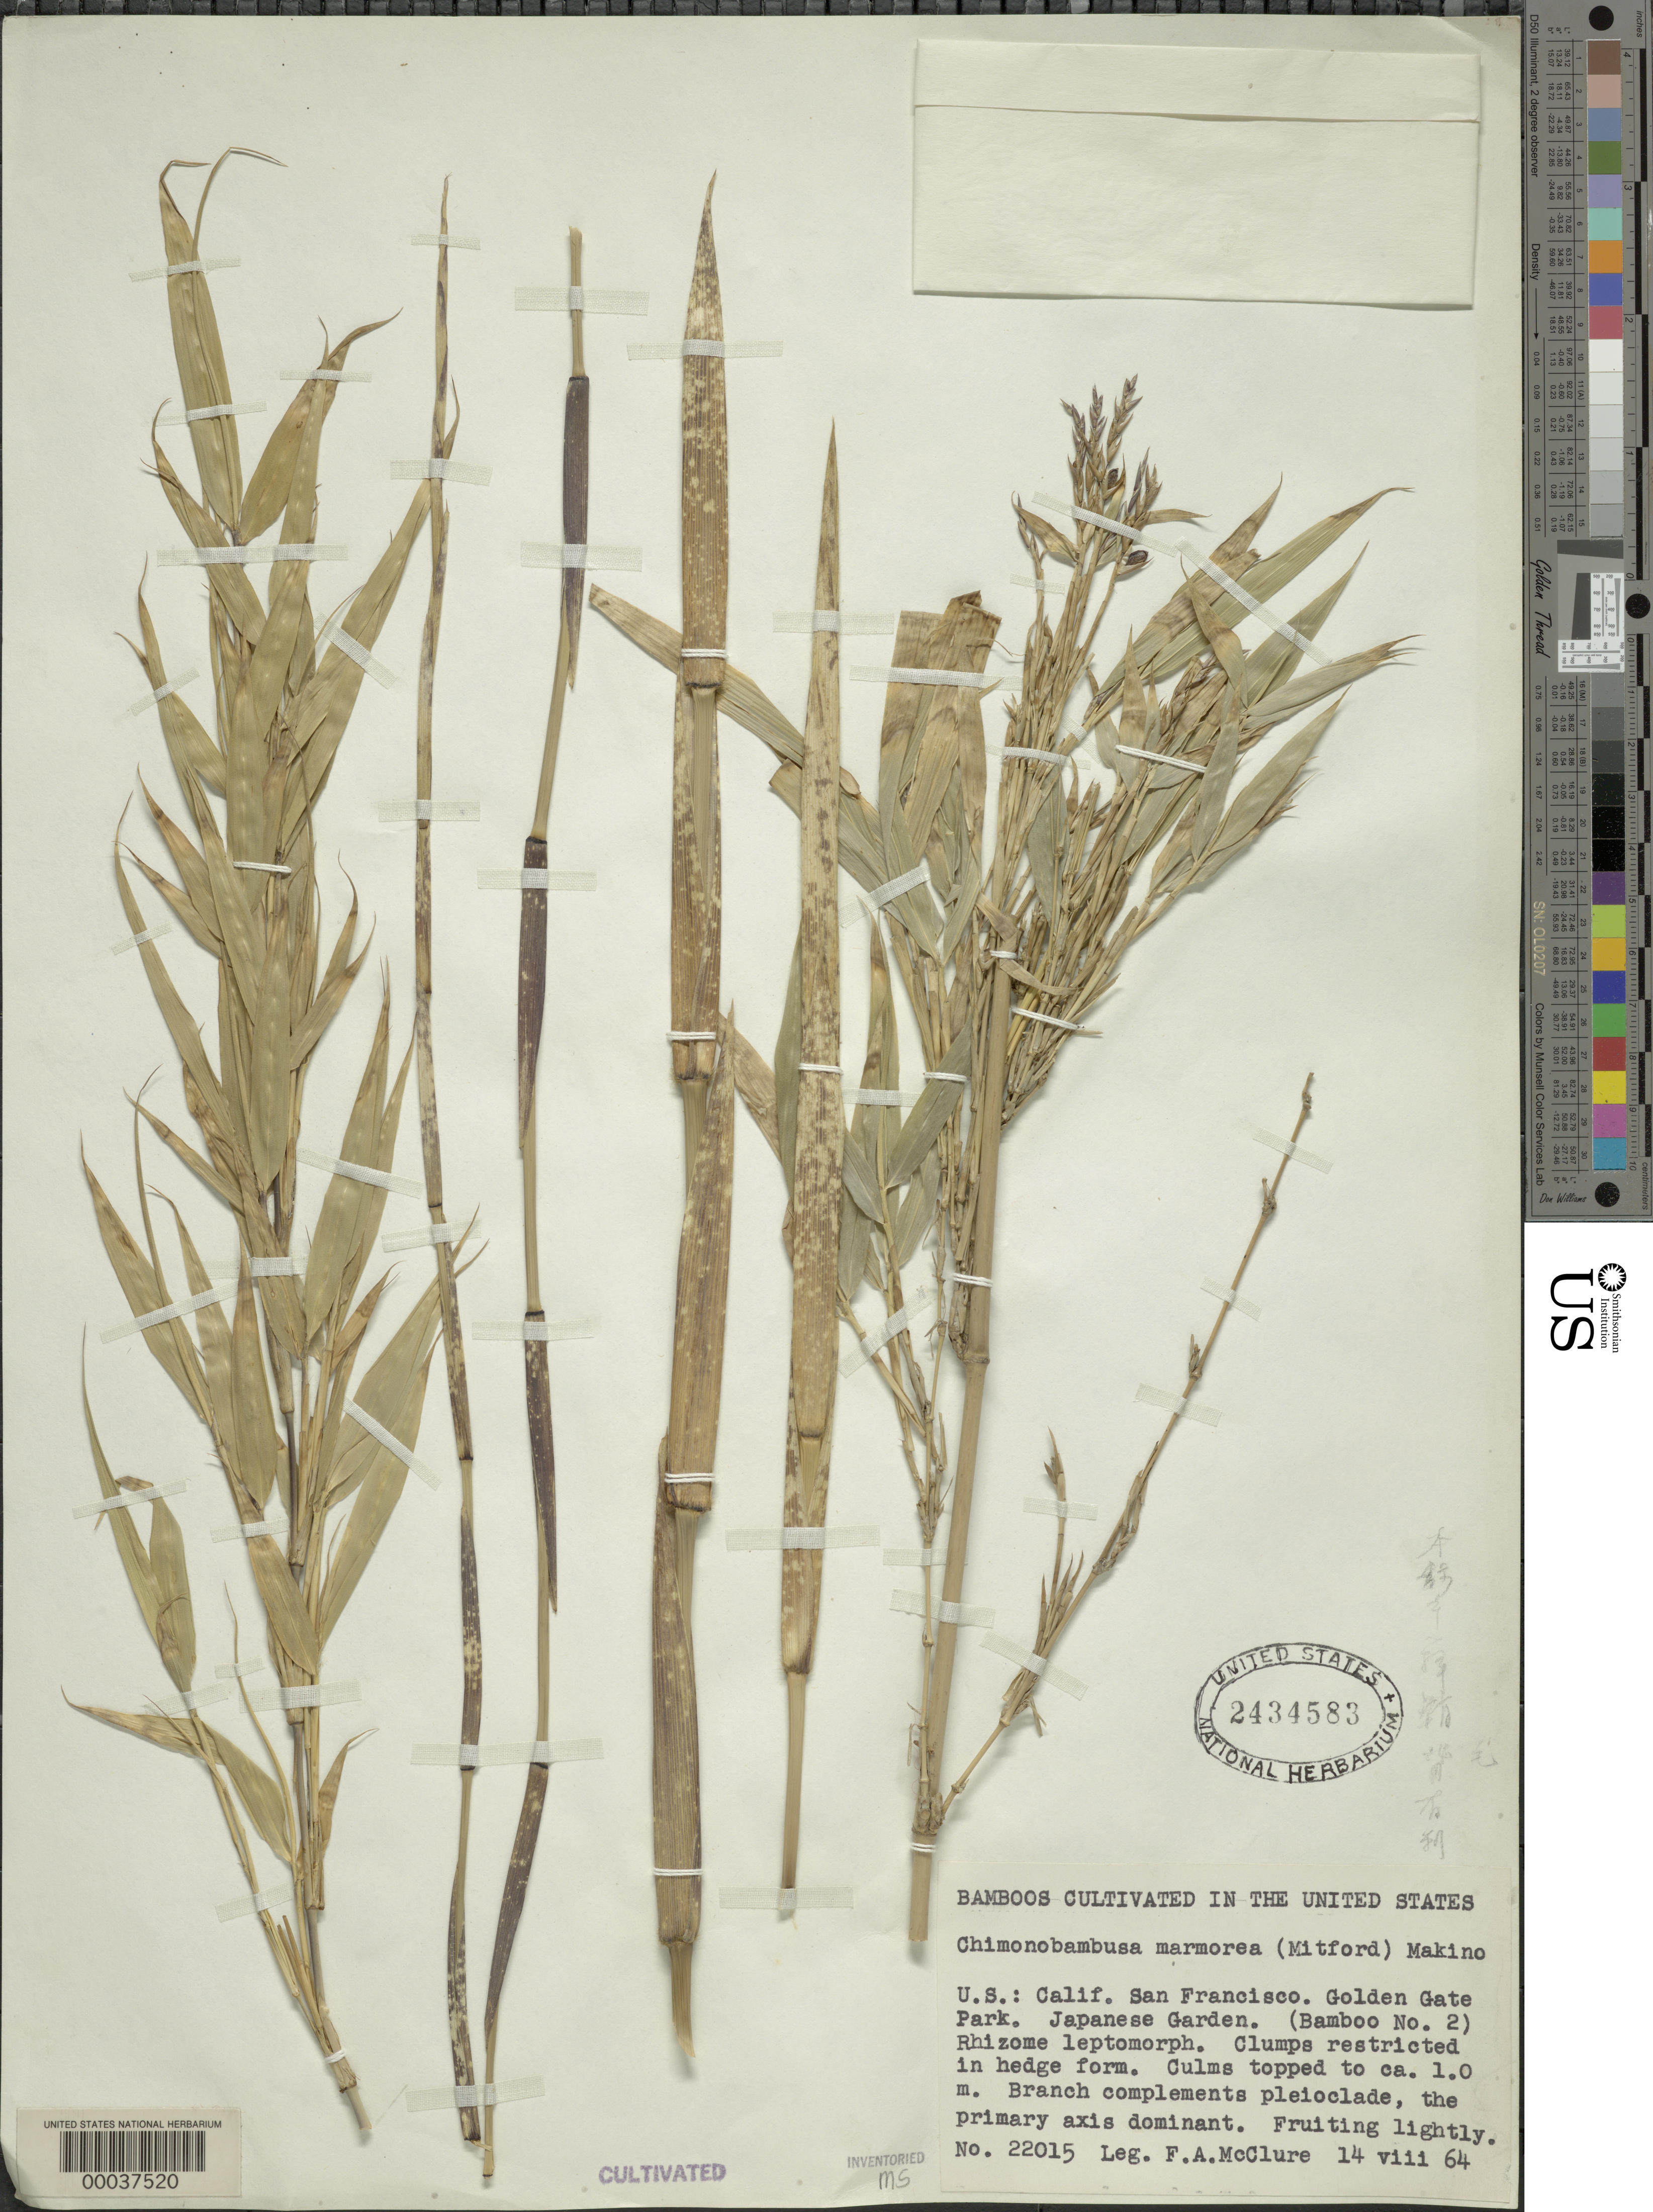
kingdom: Plantae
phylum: Tracheophyta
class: Liliopsida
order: Poales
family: Poaceae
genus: Chimonobambusa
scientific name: Chimonobambusa marmorea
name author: Makino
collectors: F. A. McClure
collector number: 22015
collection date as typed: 14 Aug 1964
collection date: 1964-08-14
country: United States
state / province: California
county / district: San Francisco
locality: Golden gate park-san francisco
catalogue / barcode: US 2434583